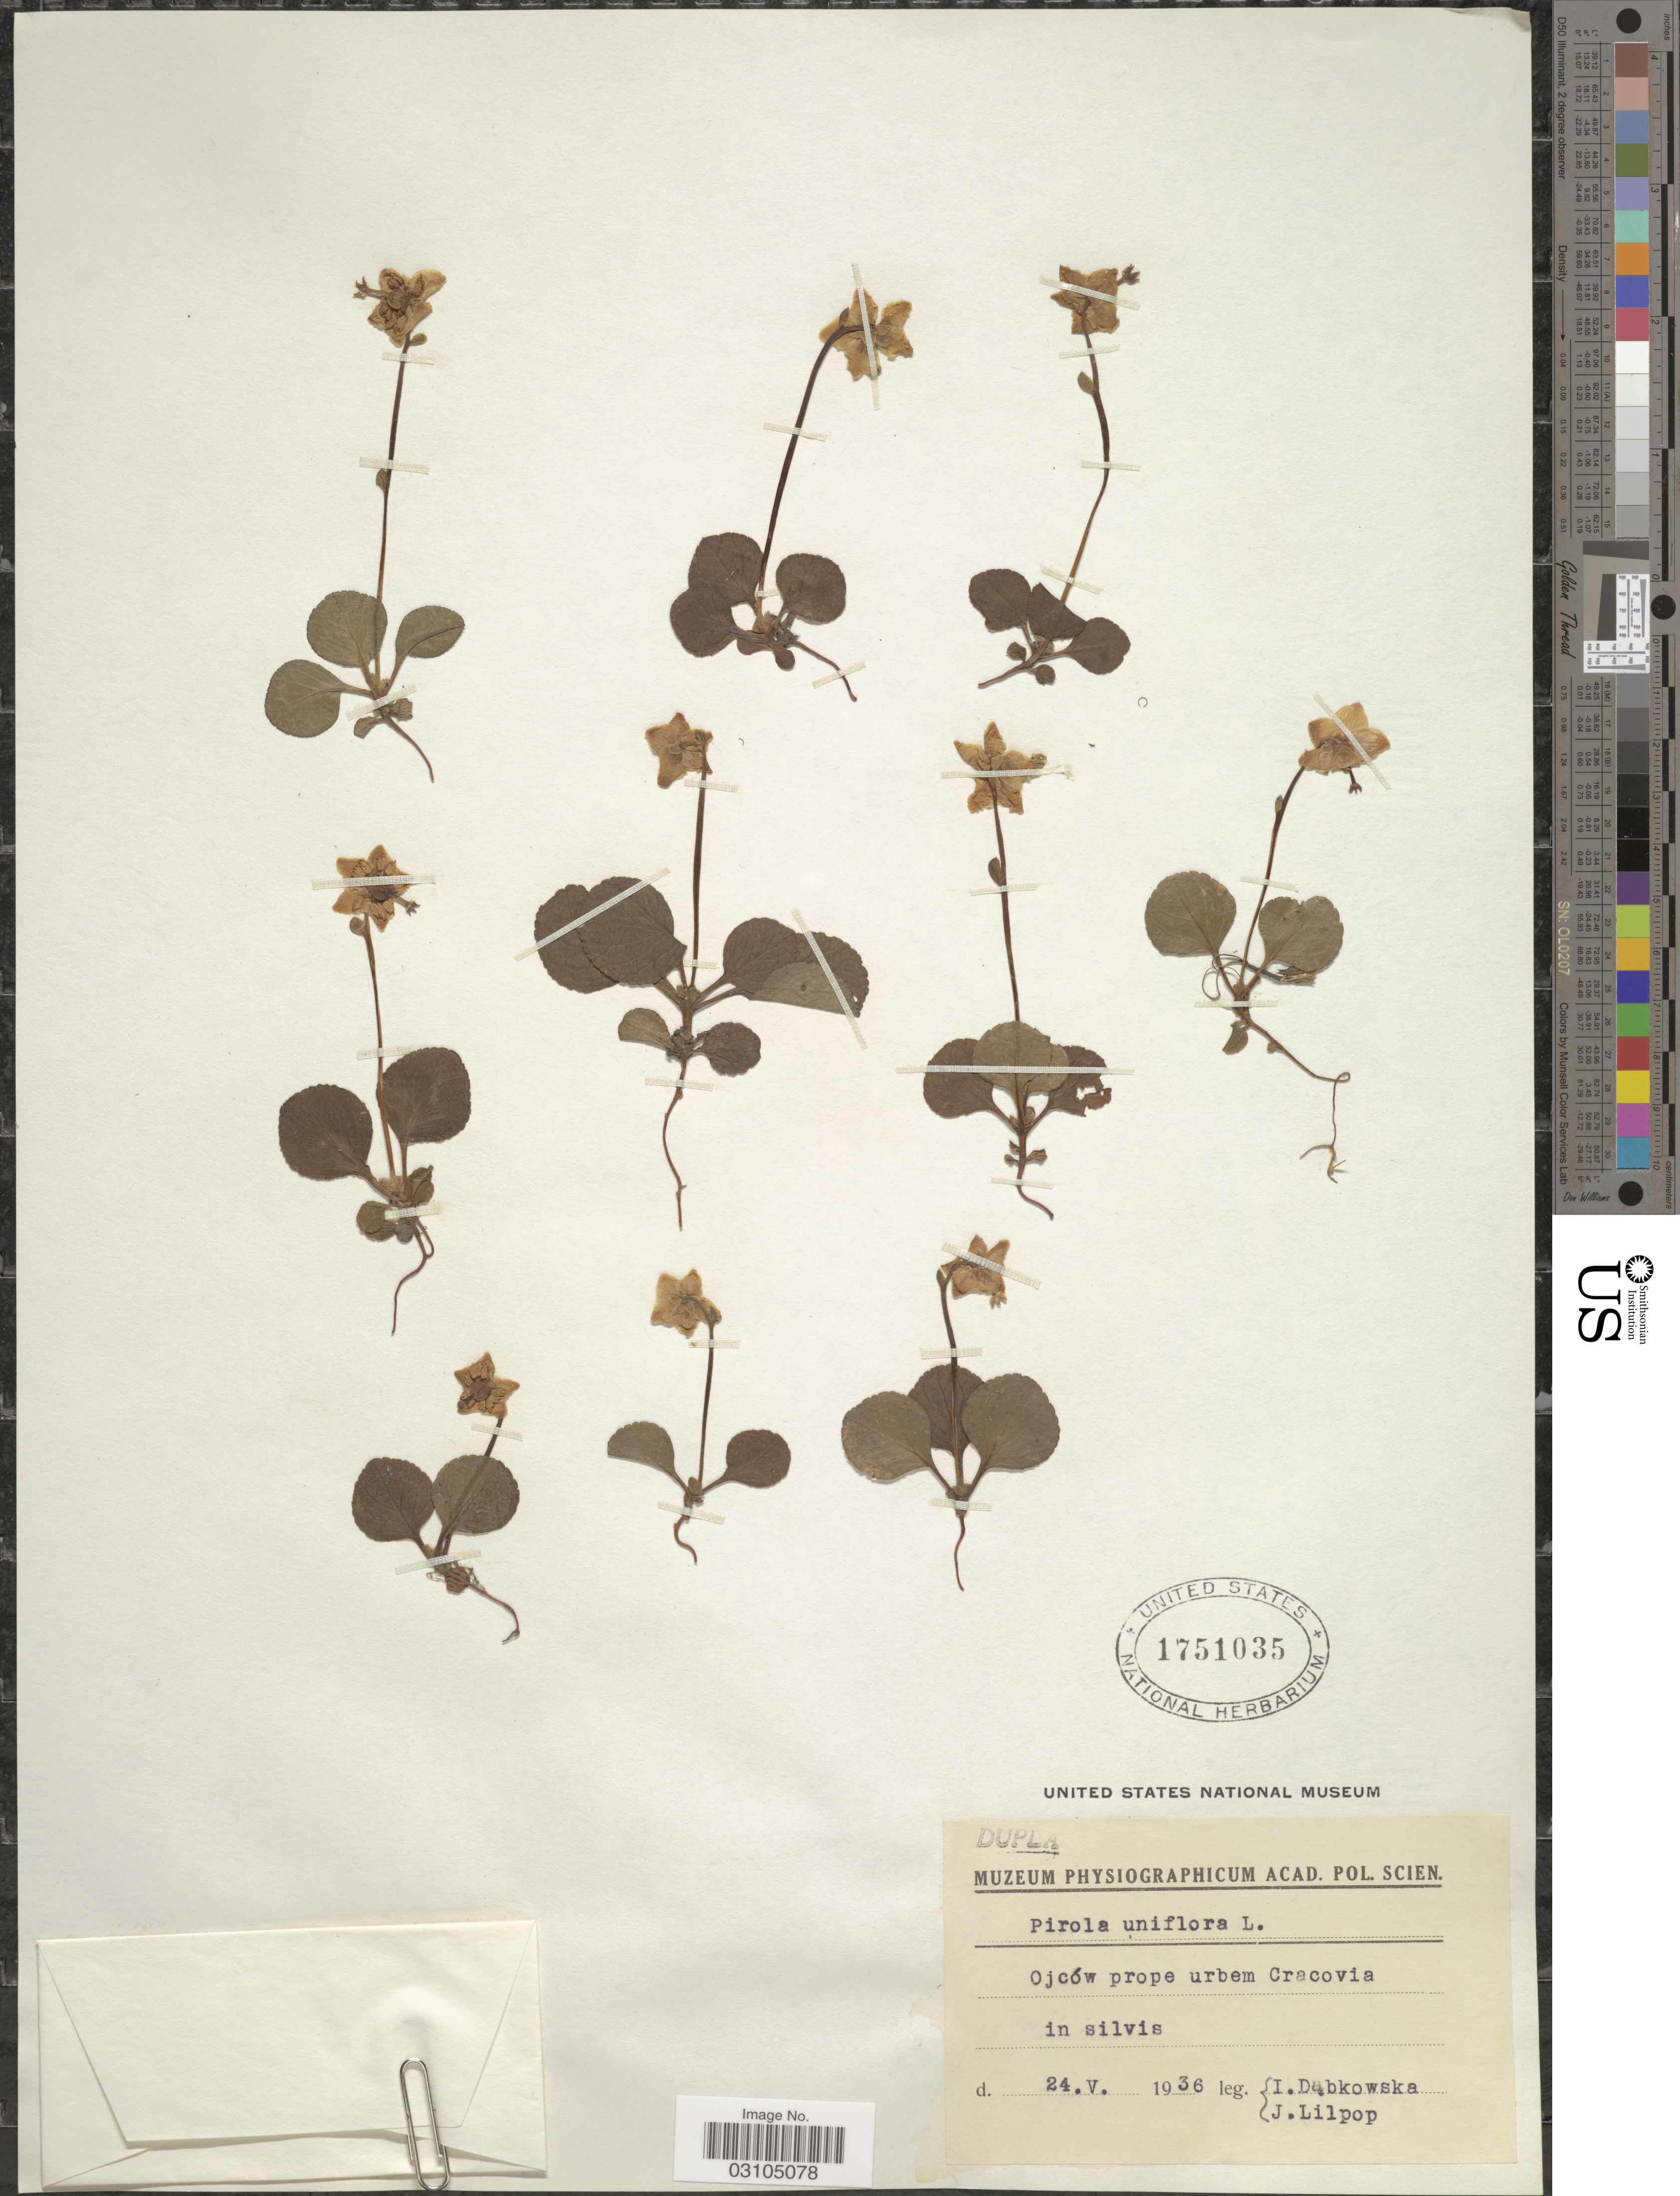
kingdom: Plantae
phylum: Tracheophyta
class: Magnoliopsida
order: Ericales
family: Ericaceae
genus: Moneses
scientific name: Moneses uniflora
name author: (L.) A. Gray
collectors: I. Dabkowska & J. Lilpop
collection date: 1936-05-24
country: Poland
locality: Ojców porpe urbem Cracovia in silvis.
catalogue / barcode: US 1751035